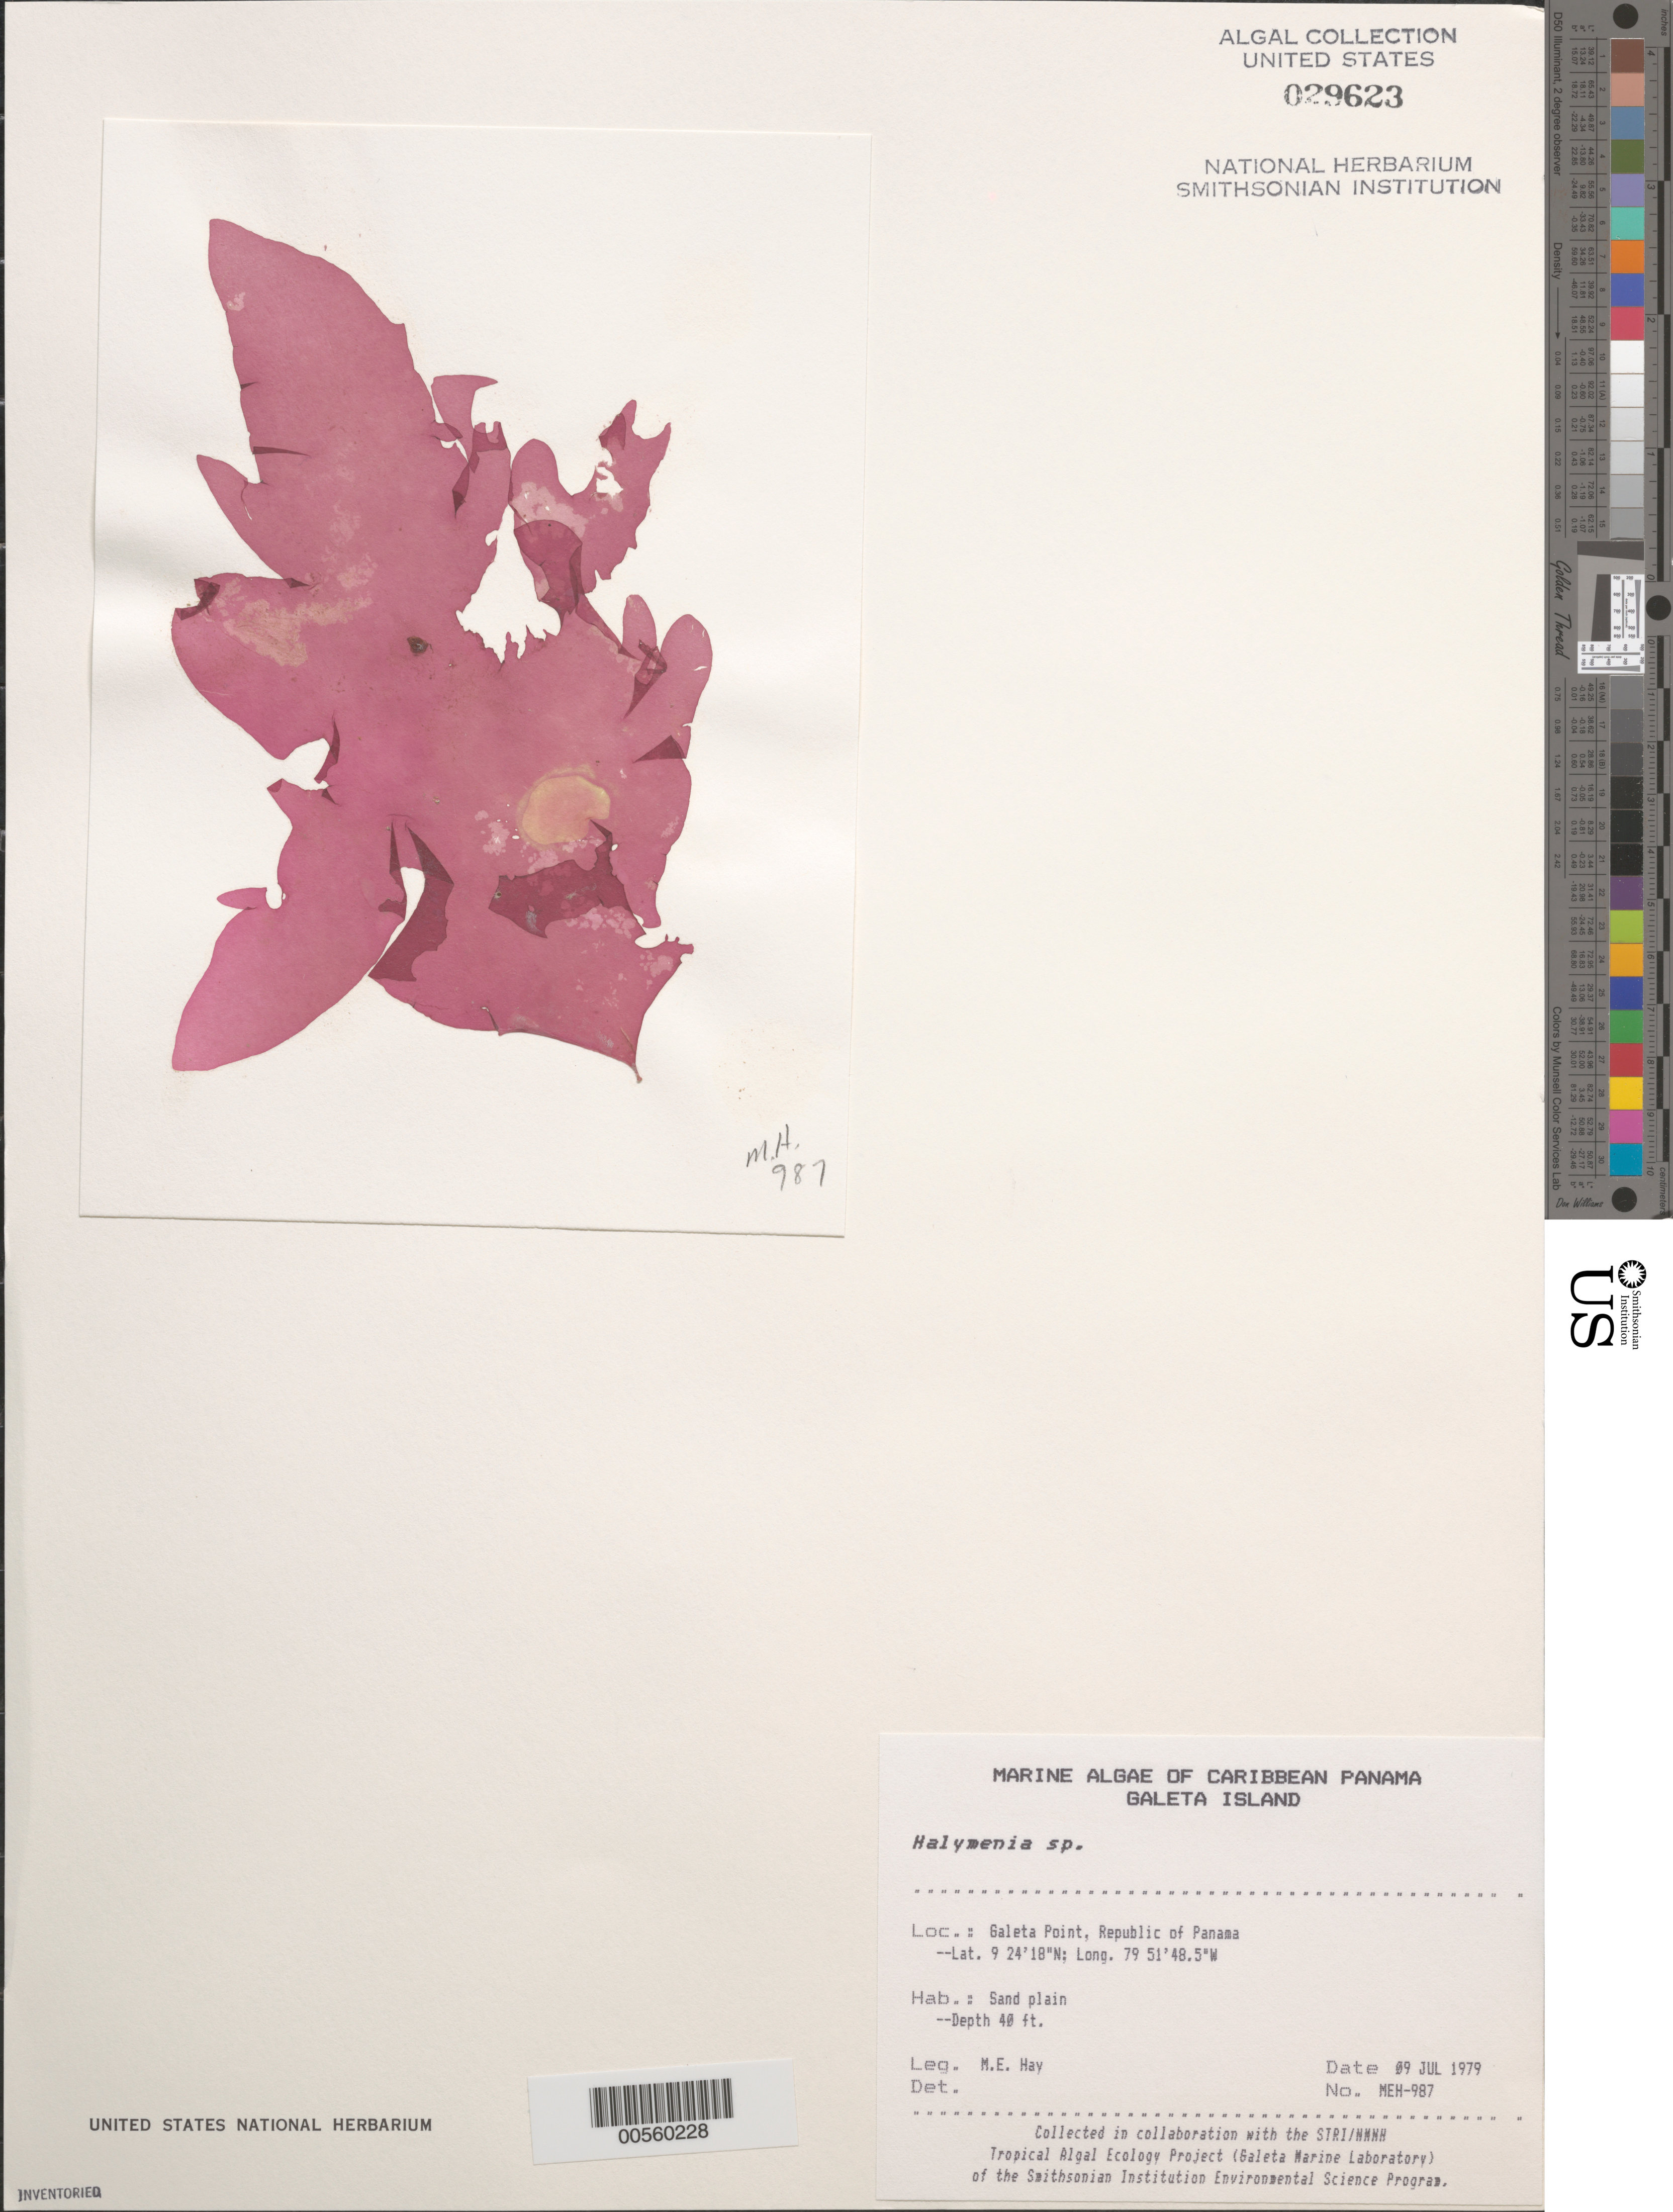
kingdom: Plantae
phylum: Rhodophyta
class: Florideophyceae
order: Halymeniales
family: Halymeniaceae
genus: Halymenia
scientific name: Halymenia sp.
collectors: M. E. Hay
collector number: MEH-987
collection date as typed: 09 Jul 1979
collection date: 1979-07-09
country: Panama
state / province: Colón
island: Galeta Island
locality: Galeta Point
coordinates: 9 24' 18" N, 79 51' 48.5" W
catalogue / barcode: US 29623